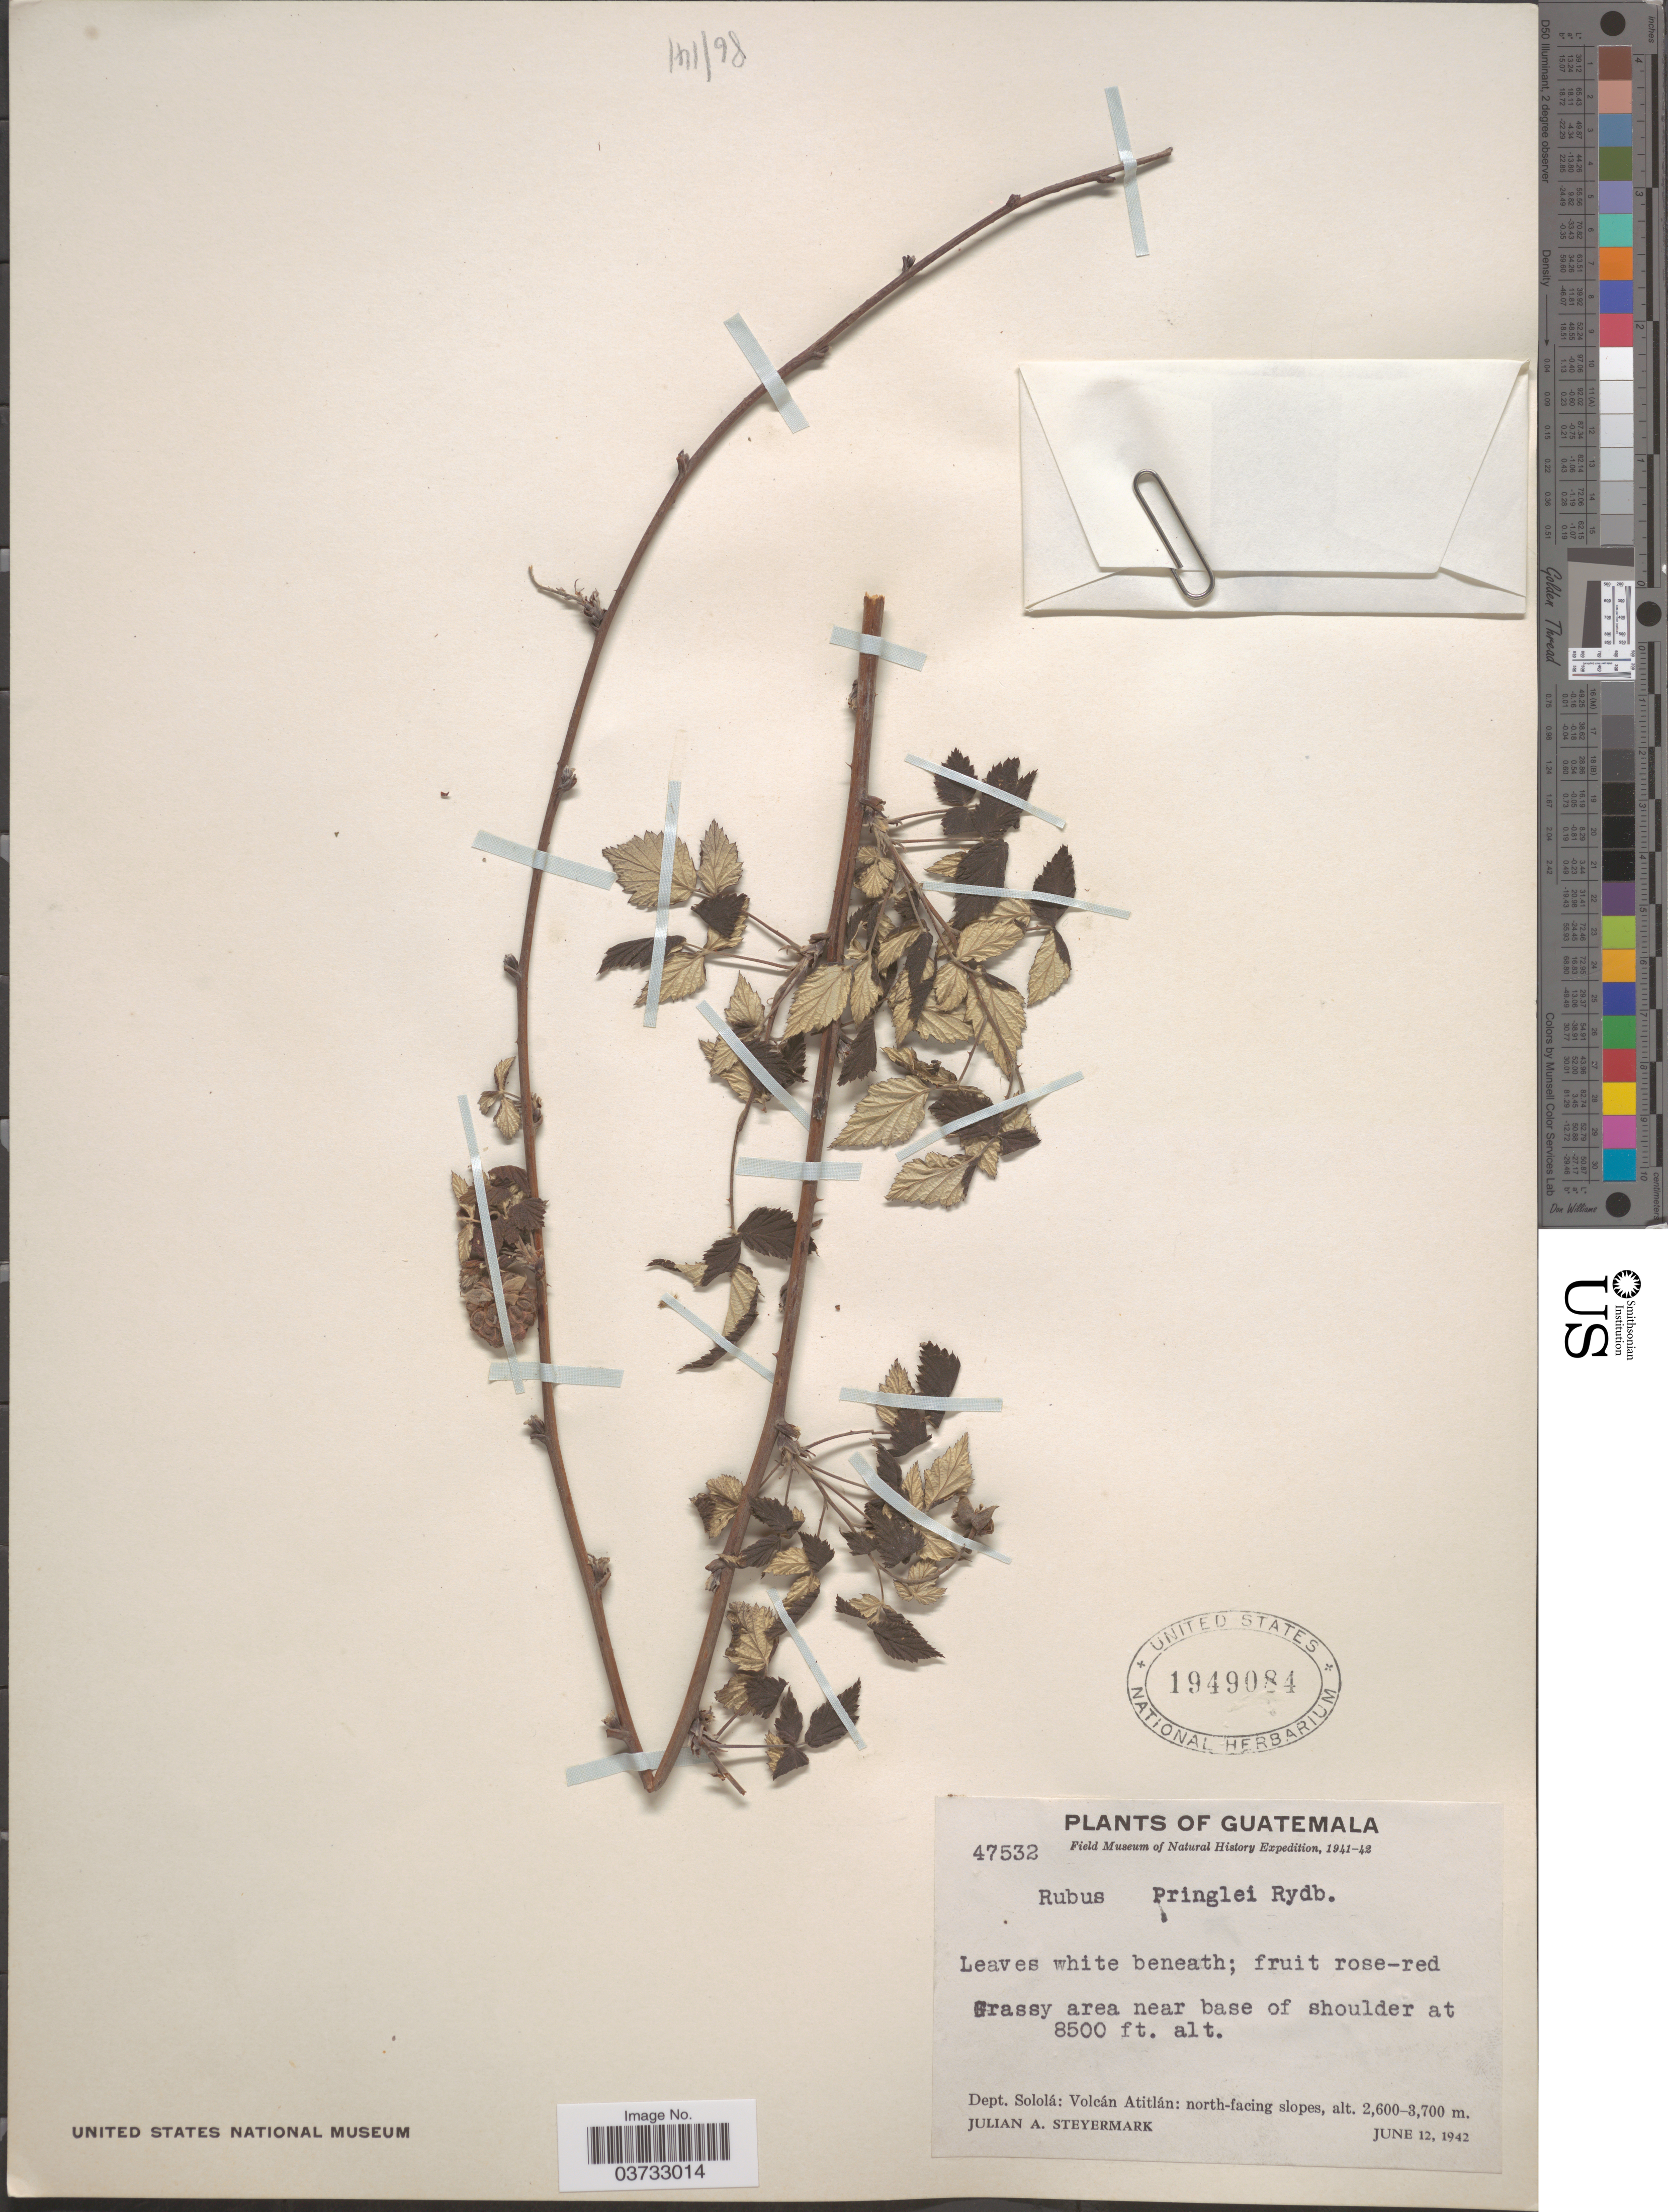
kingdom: Plantae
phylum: Tracheophyta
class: Magnoliopsida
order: Rosales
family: Rosaceae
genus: Rubus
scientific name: Rubus pringlei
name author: Rydb.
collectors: J. Steyermark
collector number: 47532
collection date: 1942-06-12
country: Guatemala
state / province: Solola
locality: Grassy area near base of shoulder. Dept. Sololá: Volcán Atitlán: north-facing slopes.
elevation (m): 2591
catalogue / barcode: US 1949084